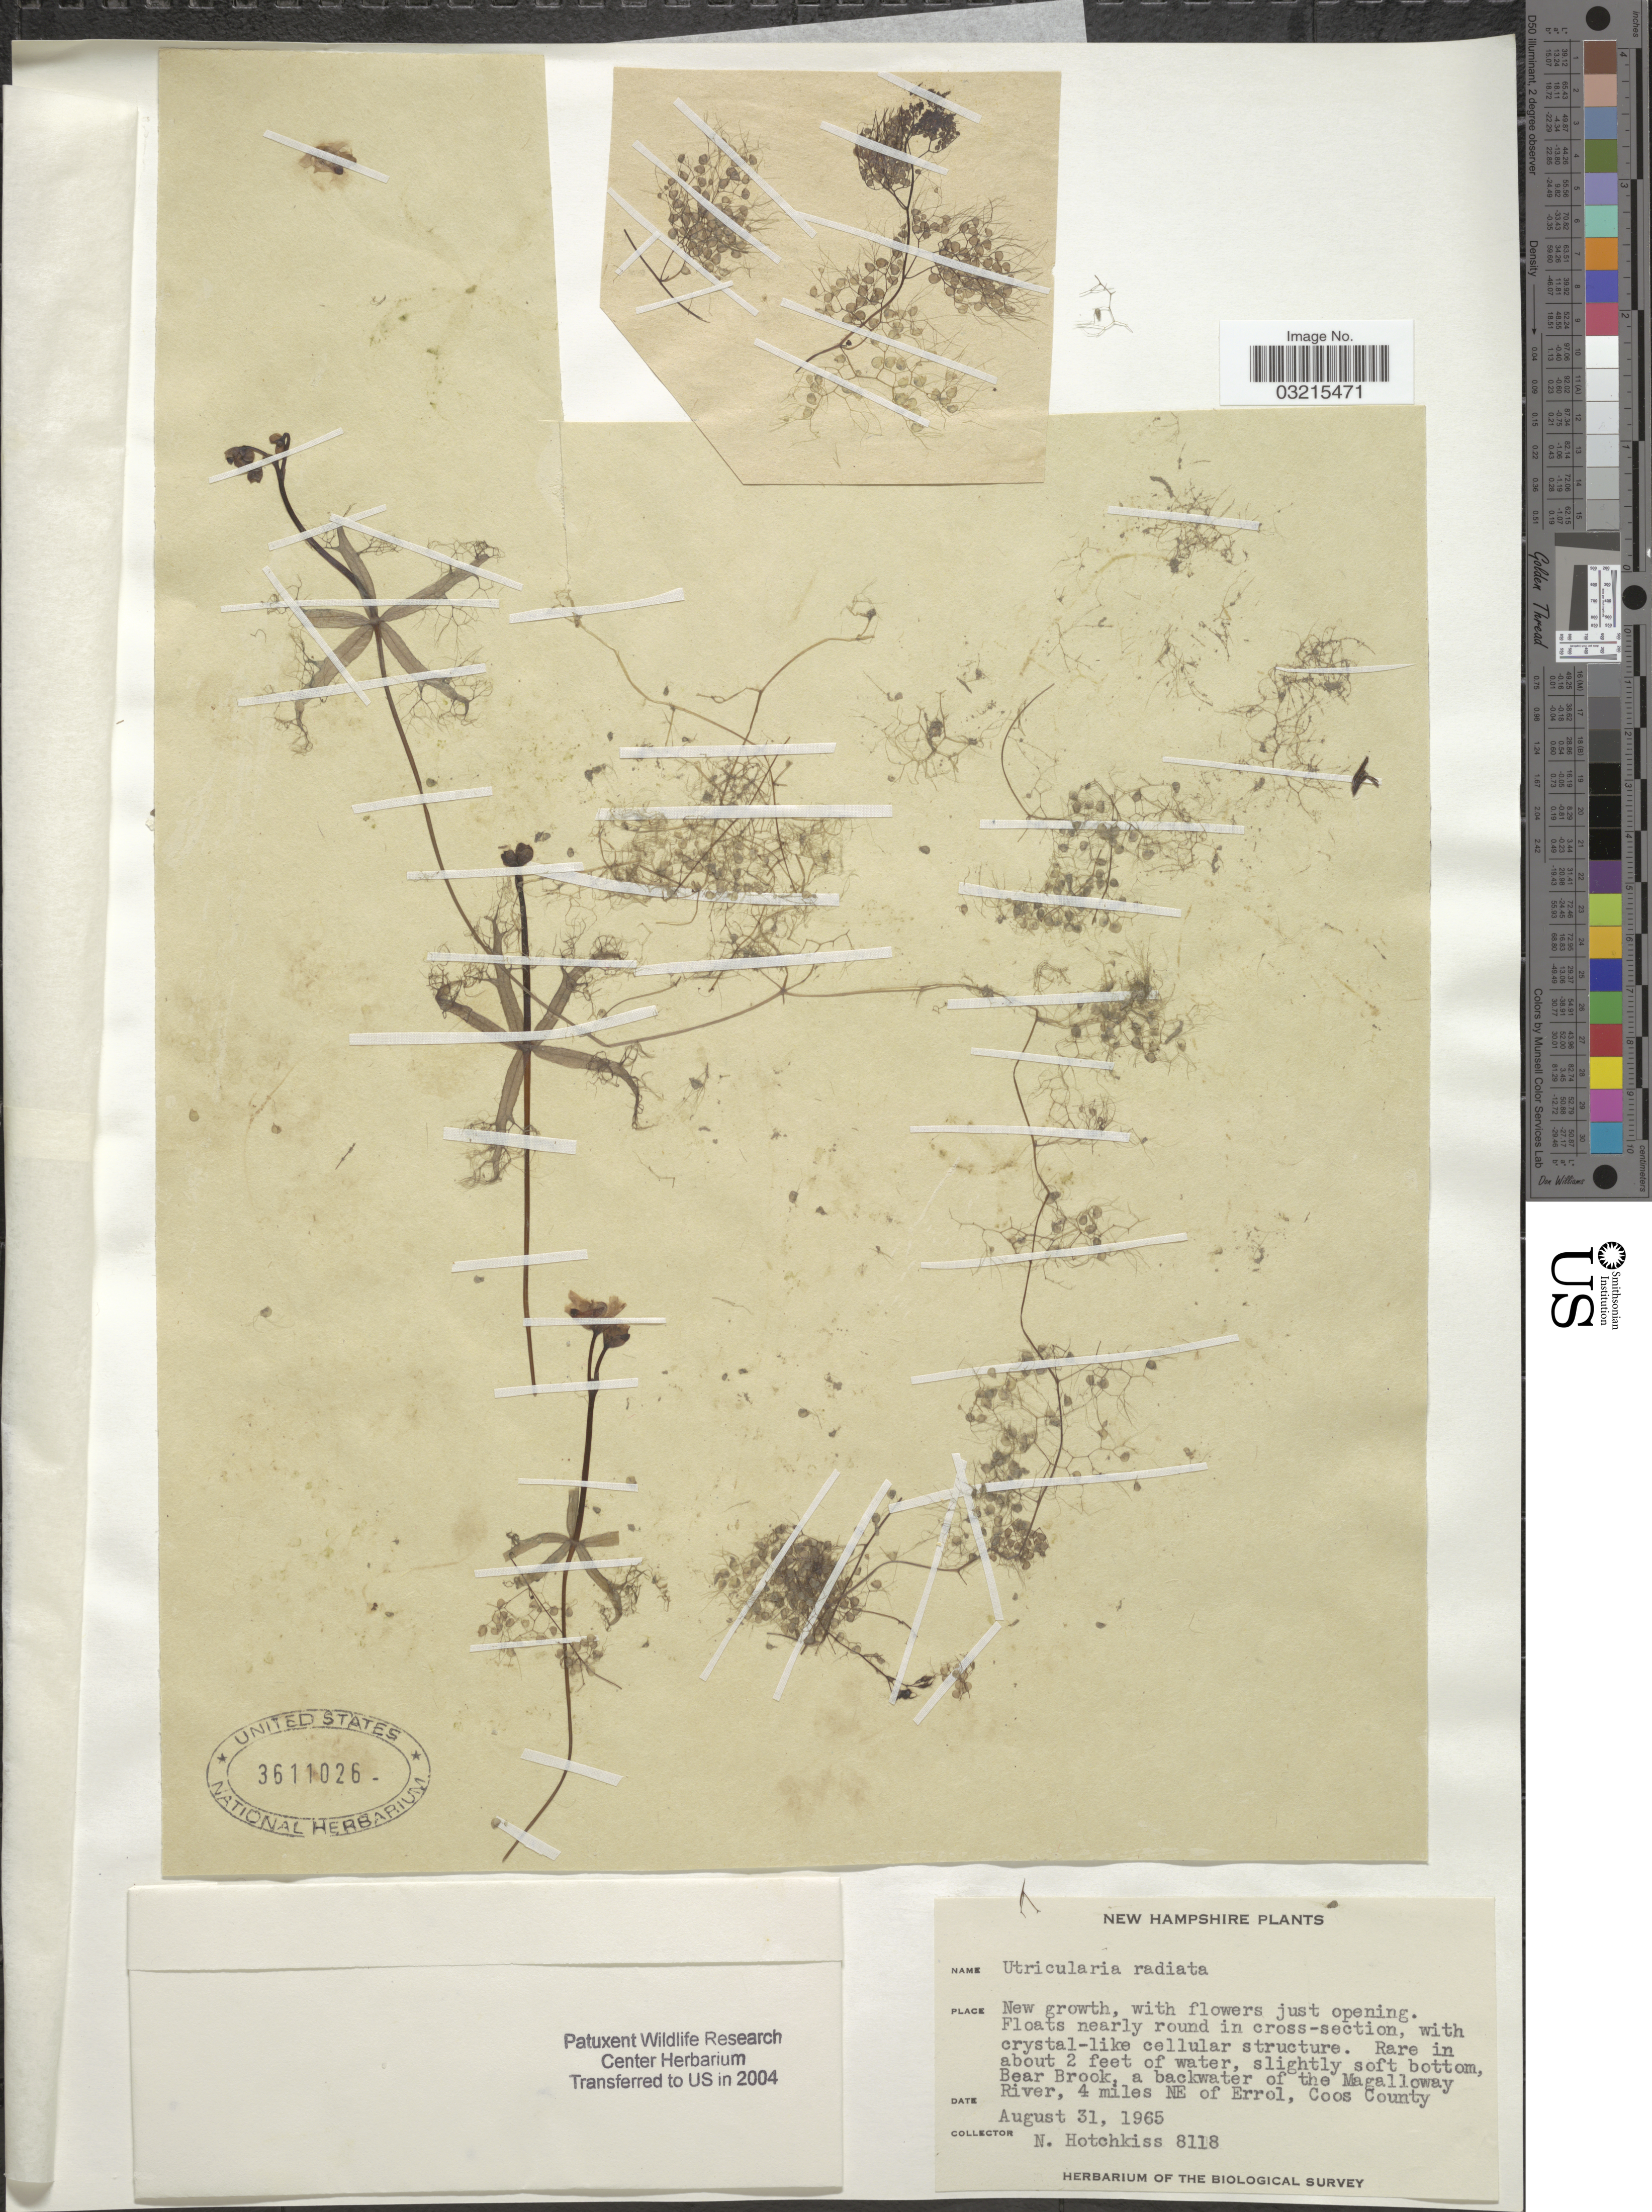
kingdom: Plantae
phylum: Tracheophyta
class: Magnoliopsida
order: Lamiales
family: Lentibulariaceae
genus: Utricularia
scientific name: Utricularia radiata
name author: Small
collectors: N. Hotchkiss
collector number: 8118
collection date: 1965-08-31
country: United States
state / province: New Hampshire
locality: Bear Brook a backwater of the Magalloway River, 4 miles NE of Errol, Coos County.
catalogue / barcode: US 3611026